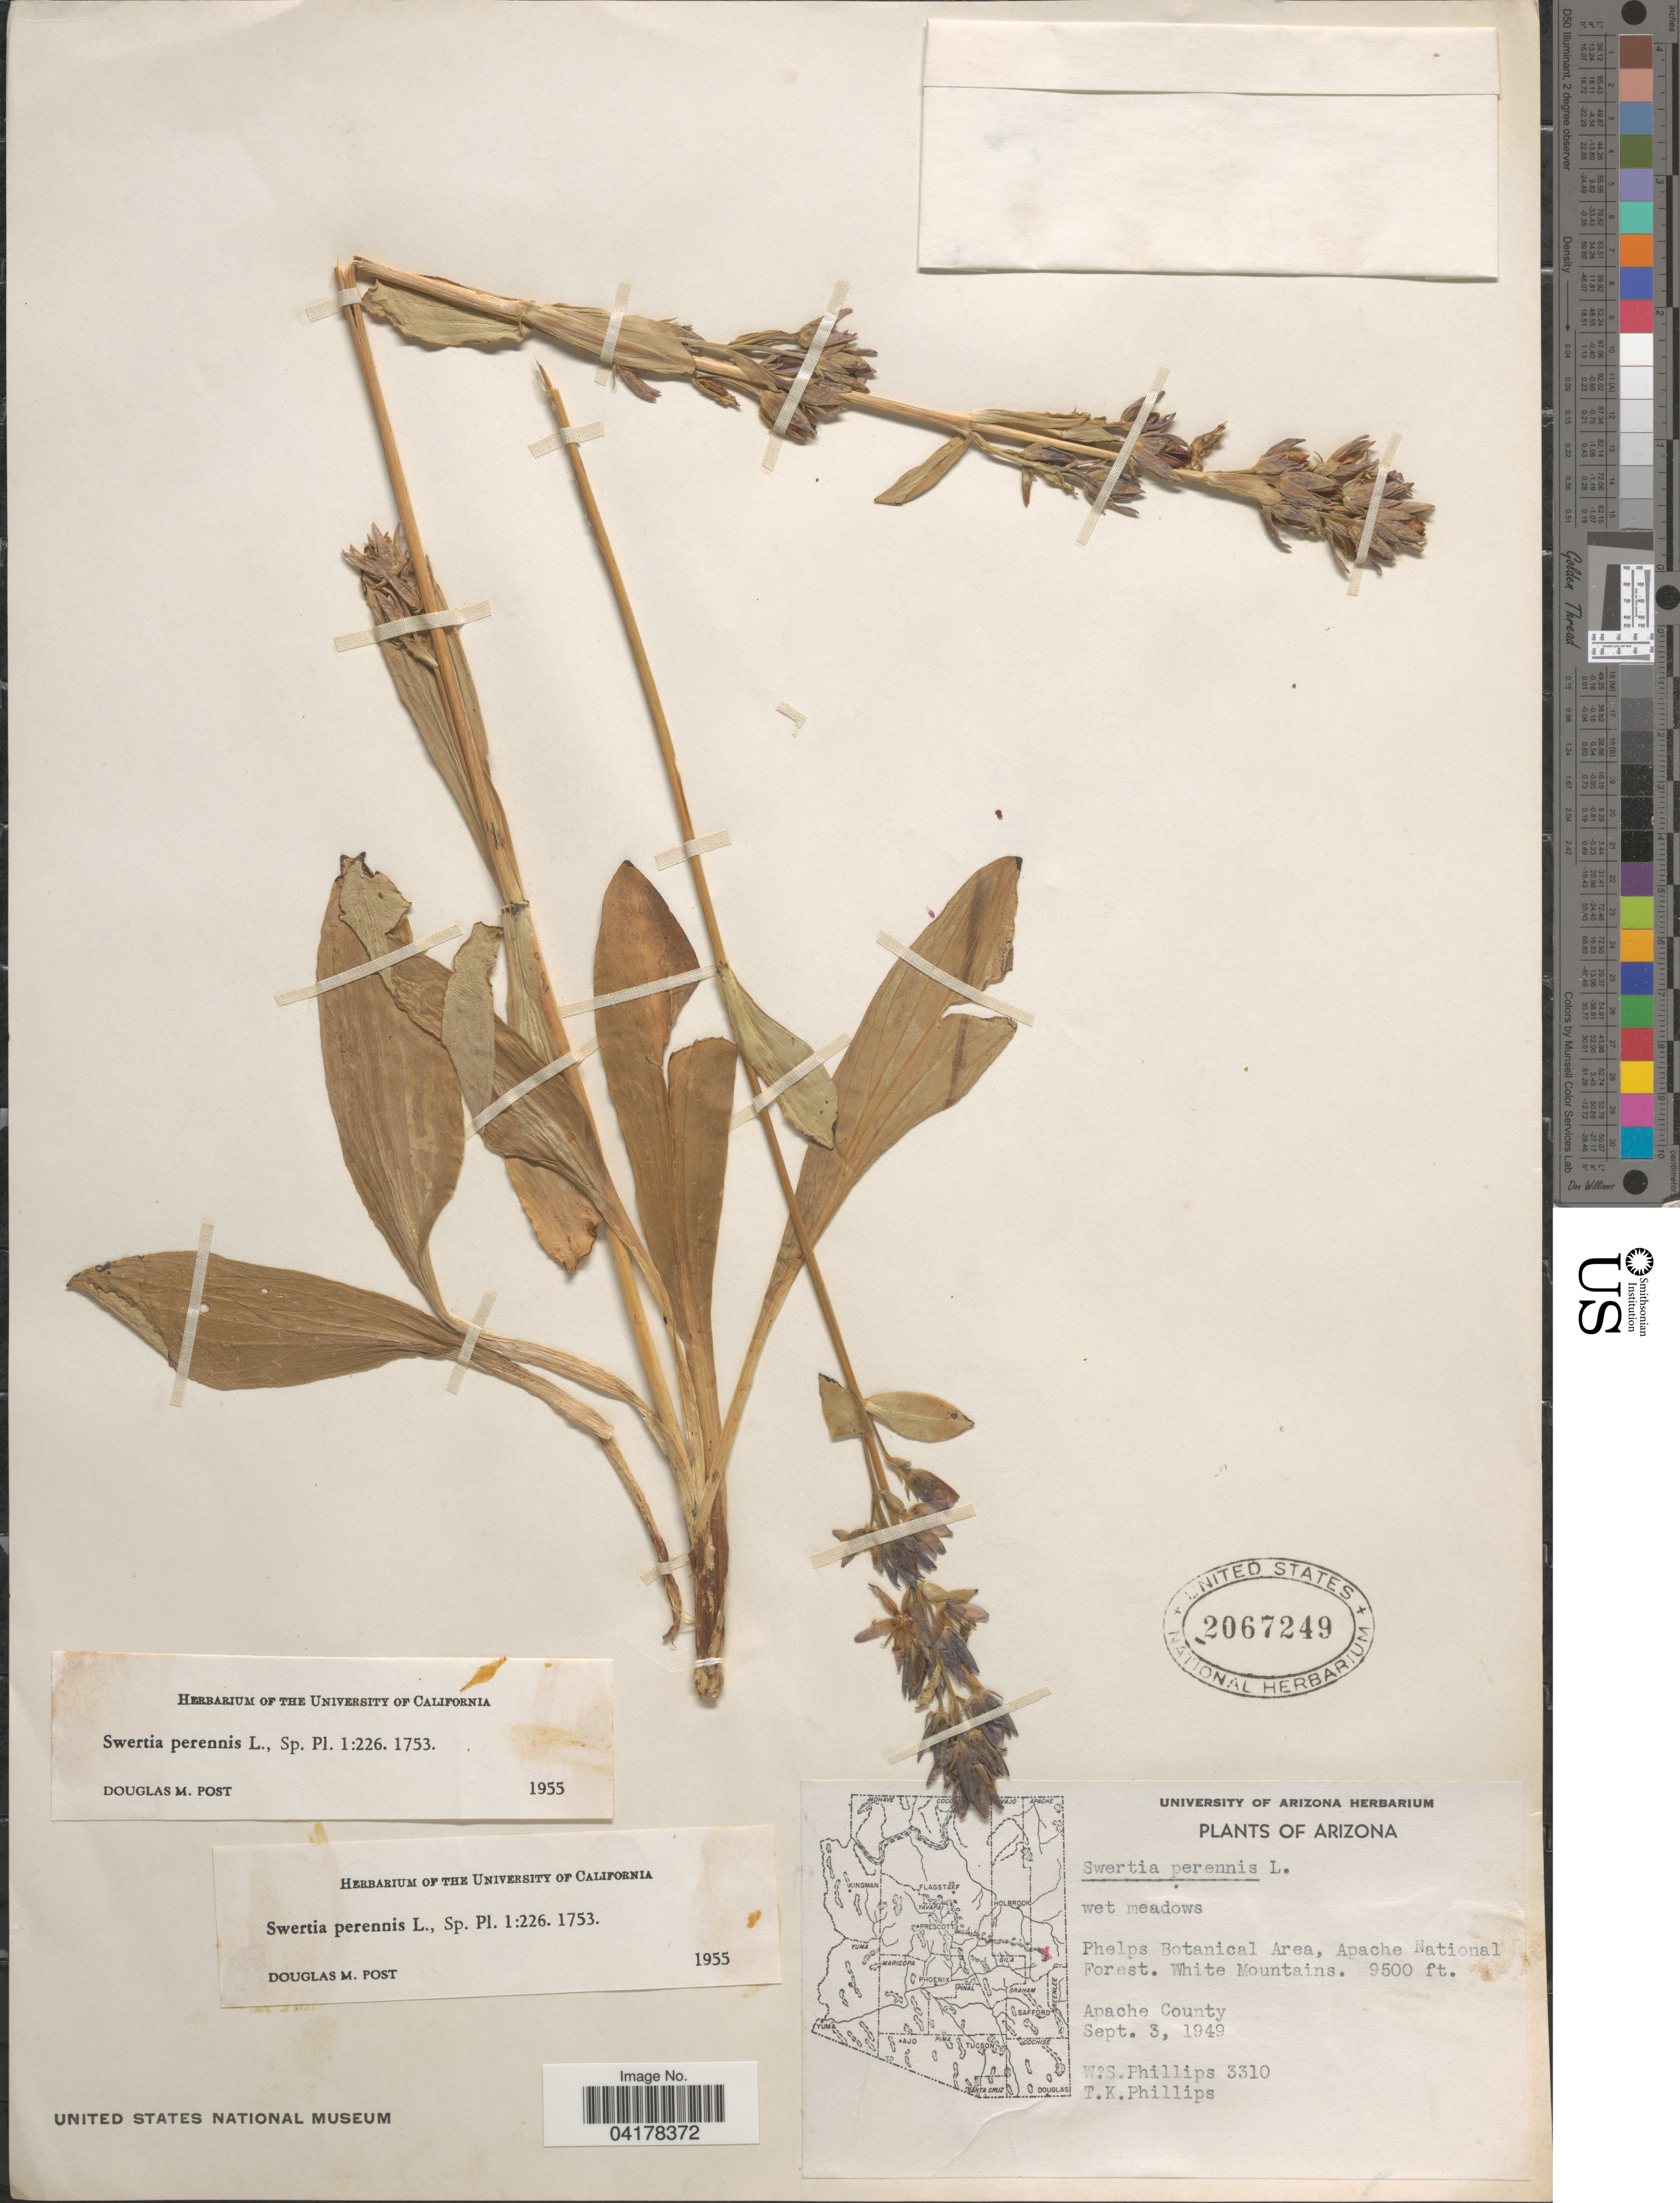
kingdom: Plantae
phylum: Tracheophyta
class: Magnoliopsida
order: Gentianales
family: Gentianaceae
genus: Swertia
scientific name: Swertia perennis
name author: L.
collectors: W. S. Phillips & T. Phillips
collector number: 3310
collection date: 1949-09-03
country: United States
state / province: Arizona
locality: Wet meadows. Phelps Botanical Area, Apache National Forest. White Mountains. Apache County.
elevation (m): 2896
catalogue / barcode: US 2067249